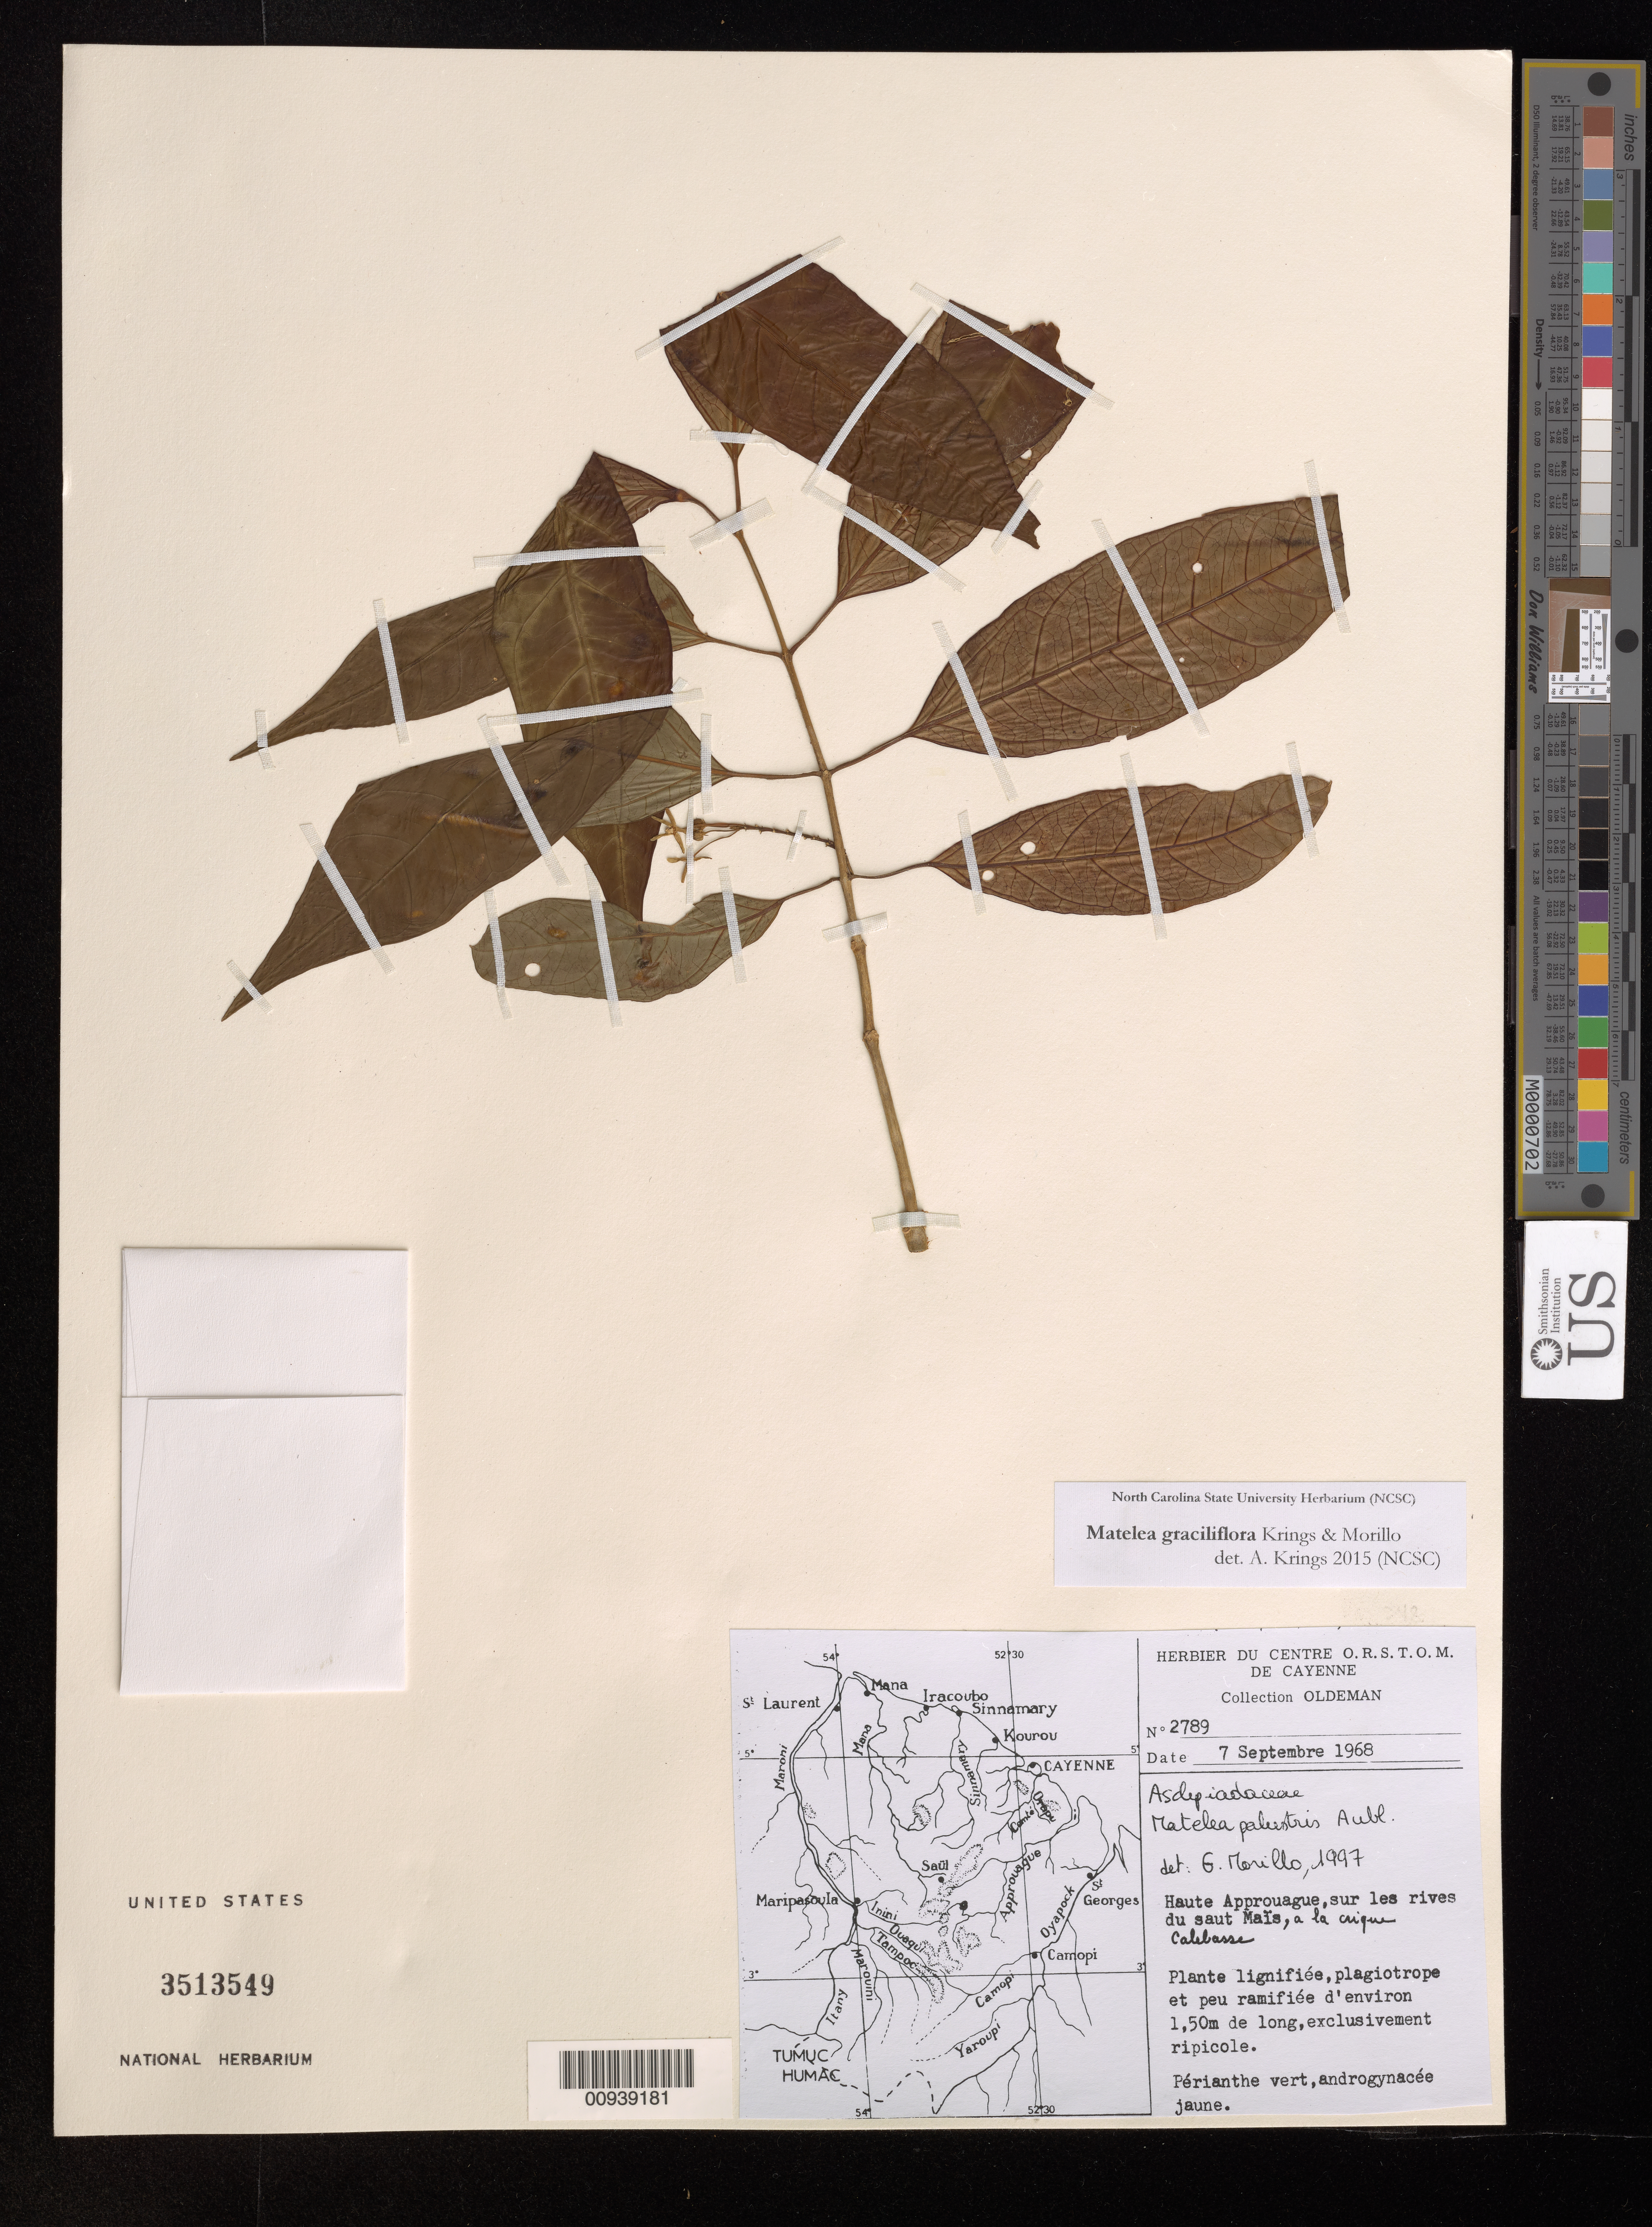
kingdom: Plantae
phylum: Tracheophyta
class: Magnoliopsida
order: Gentianales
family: Apocynaceae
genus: Matelea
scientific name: Matelea graciliflora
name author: Krings & Morillo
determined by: Krings, A.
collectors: R. Oldeman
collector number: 2789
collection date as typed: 7-Sep-67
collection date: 1967-09-07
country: French Guiana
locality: Haute Approuague, sur les rives du saut Mais, a la crique Calebasse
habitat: Exclusivement ripicole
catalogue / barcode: US 3513549